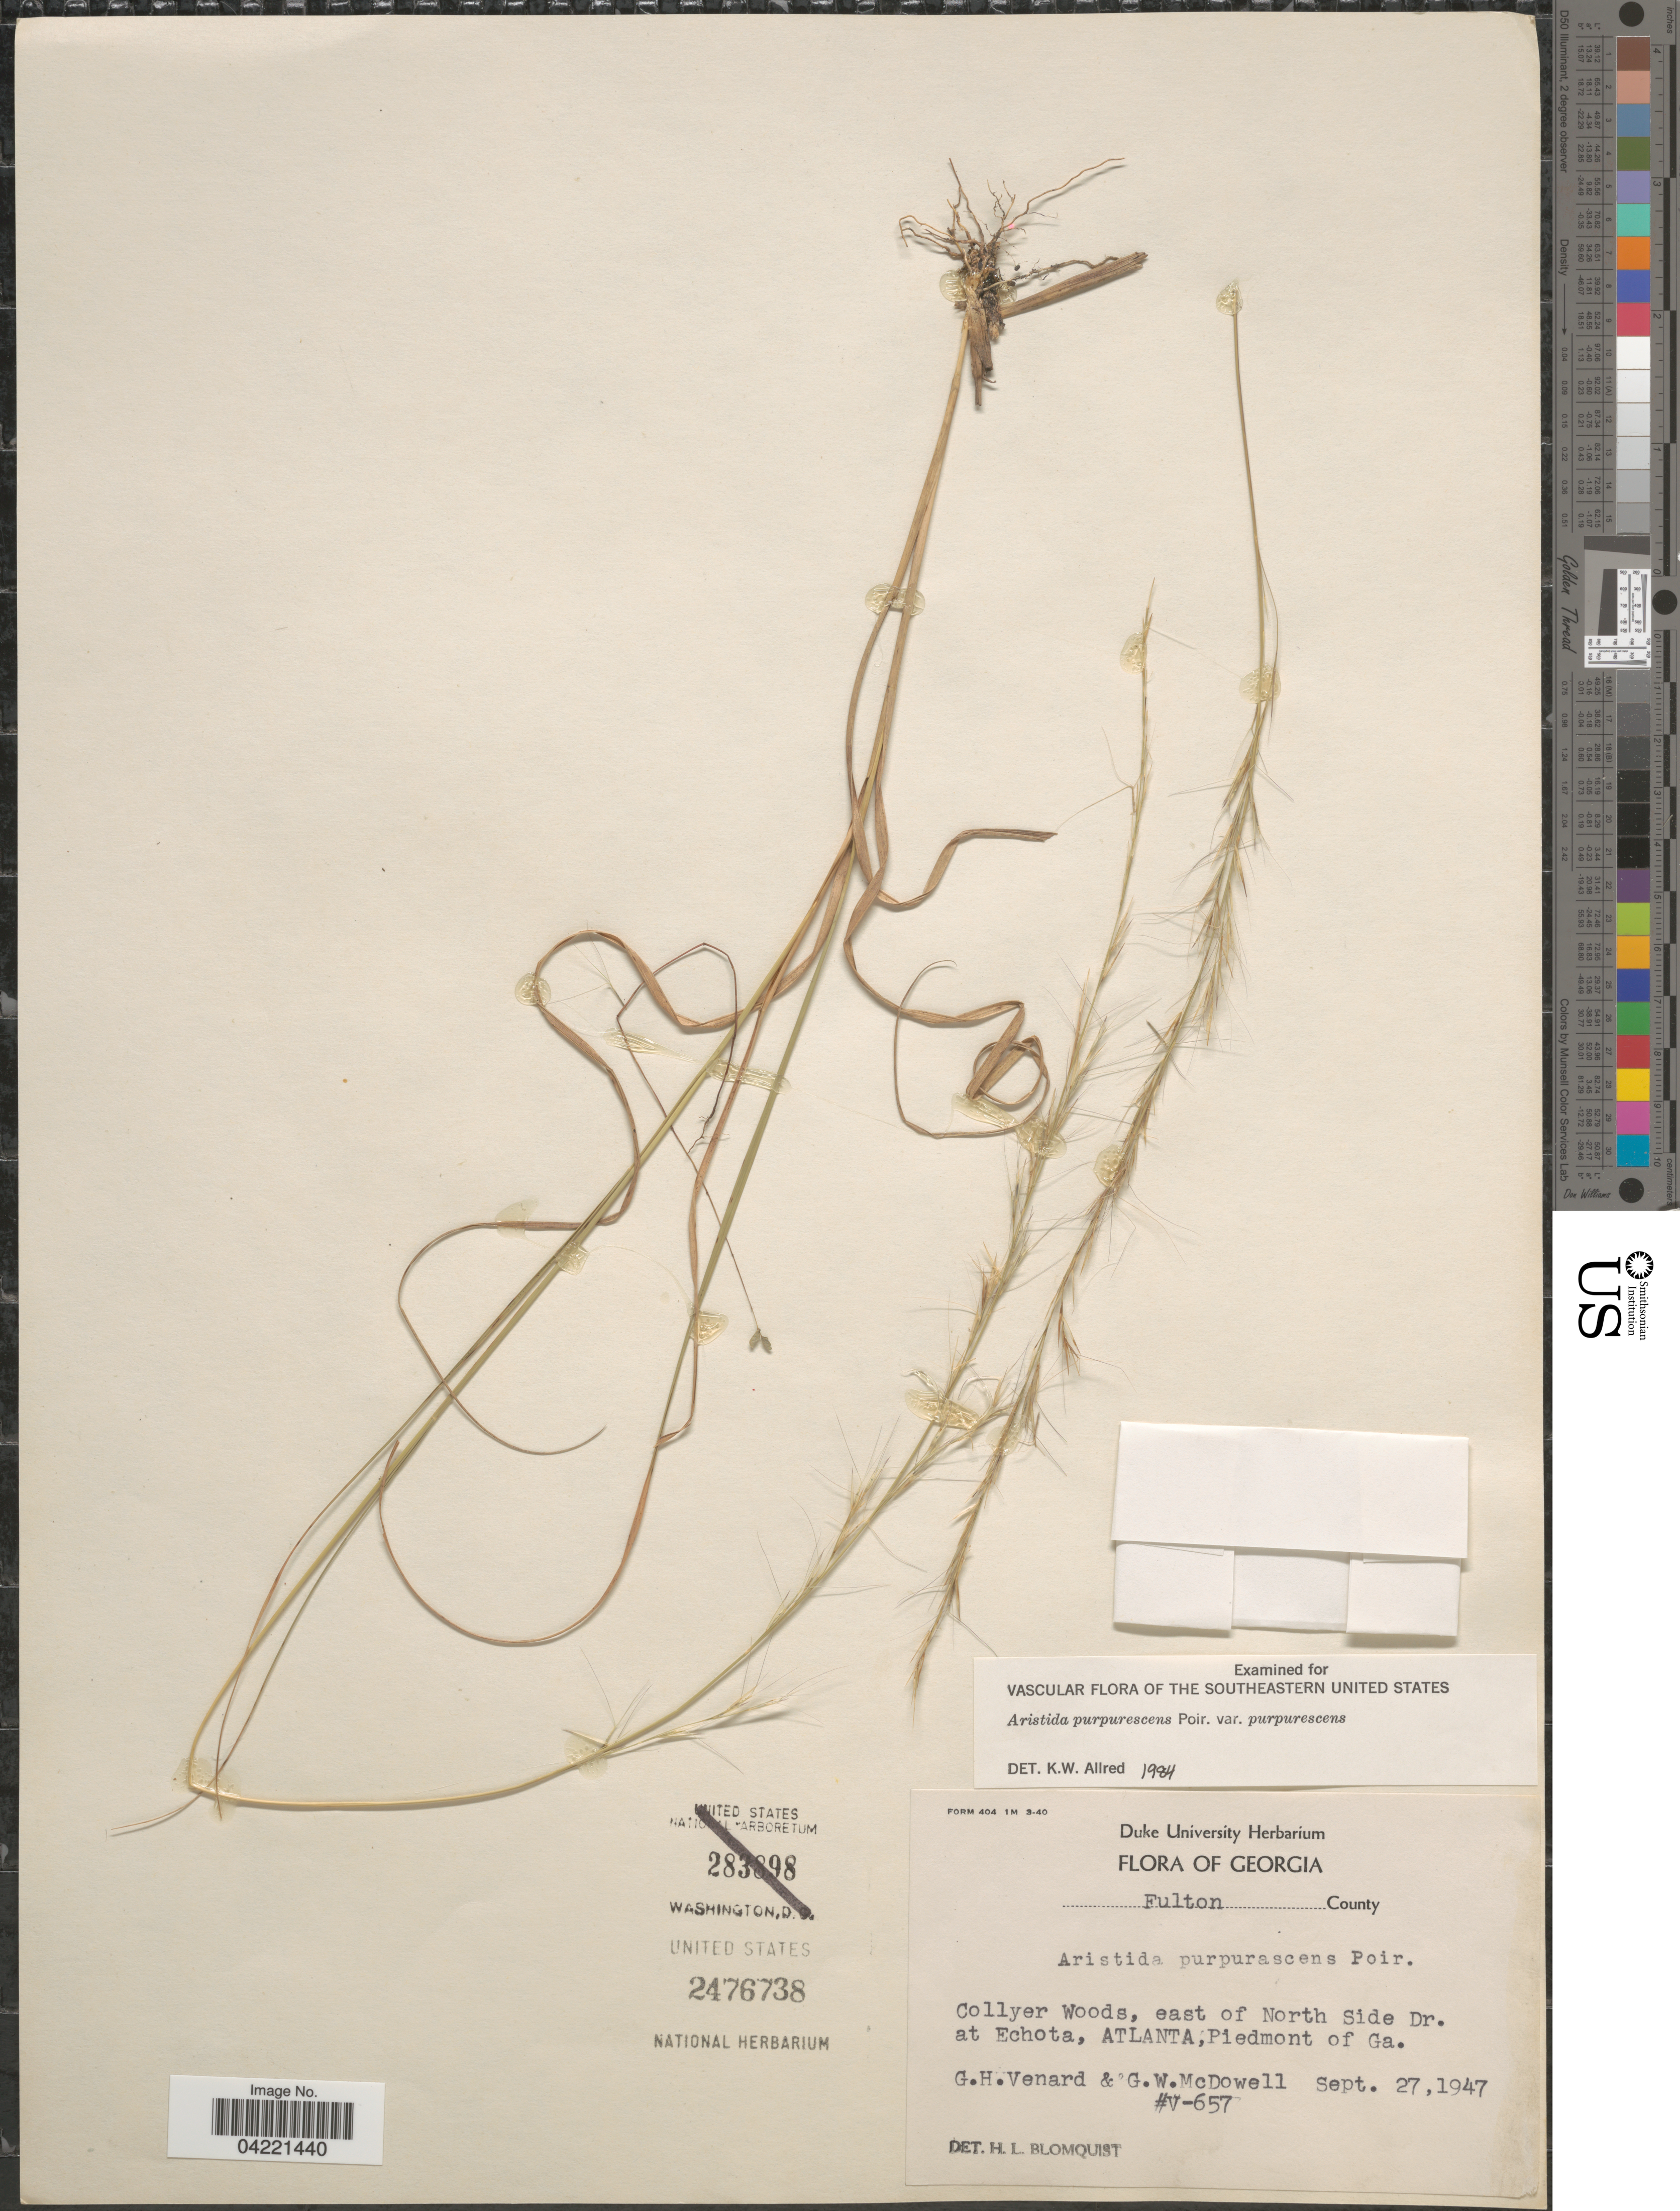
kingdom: Plantae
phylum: Tracheophyta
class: Liliopsida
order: Poales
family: Poaceae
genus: Aristida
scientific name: Aristida purpurascens var. purpurescens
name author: Poir.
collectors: G. Venard & G. McDowell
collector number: V-657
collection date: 1947-09-27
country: United States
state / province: Georgia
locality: Fulton County. Collyer Woods, east of North Side Dr. at Echota, Atlanta, Piedmont of Ga.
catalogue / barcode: US 2476738